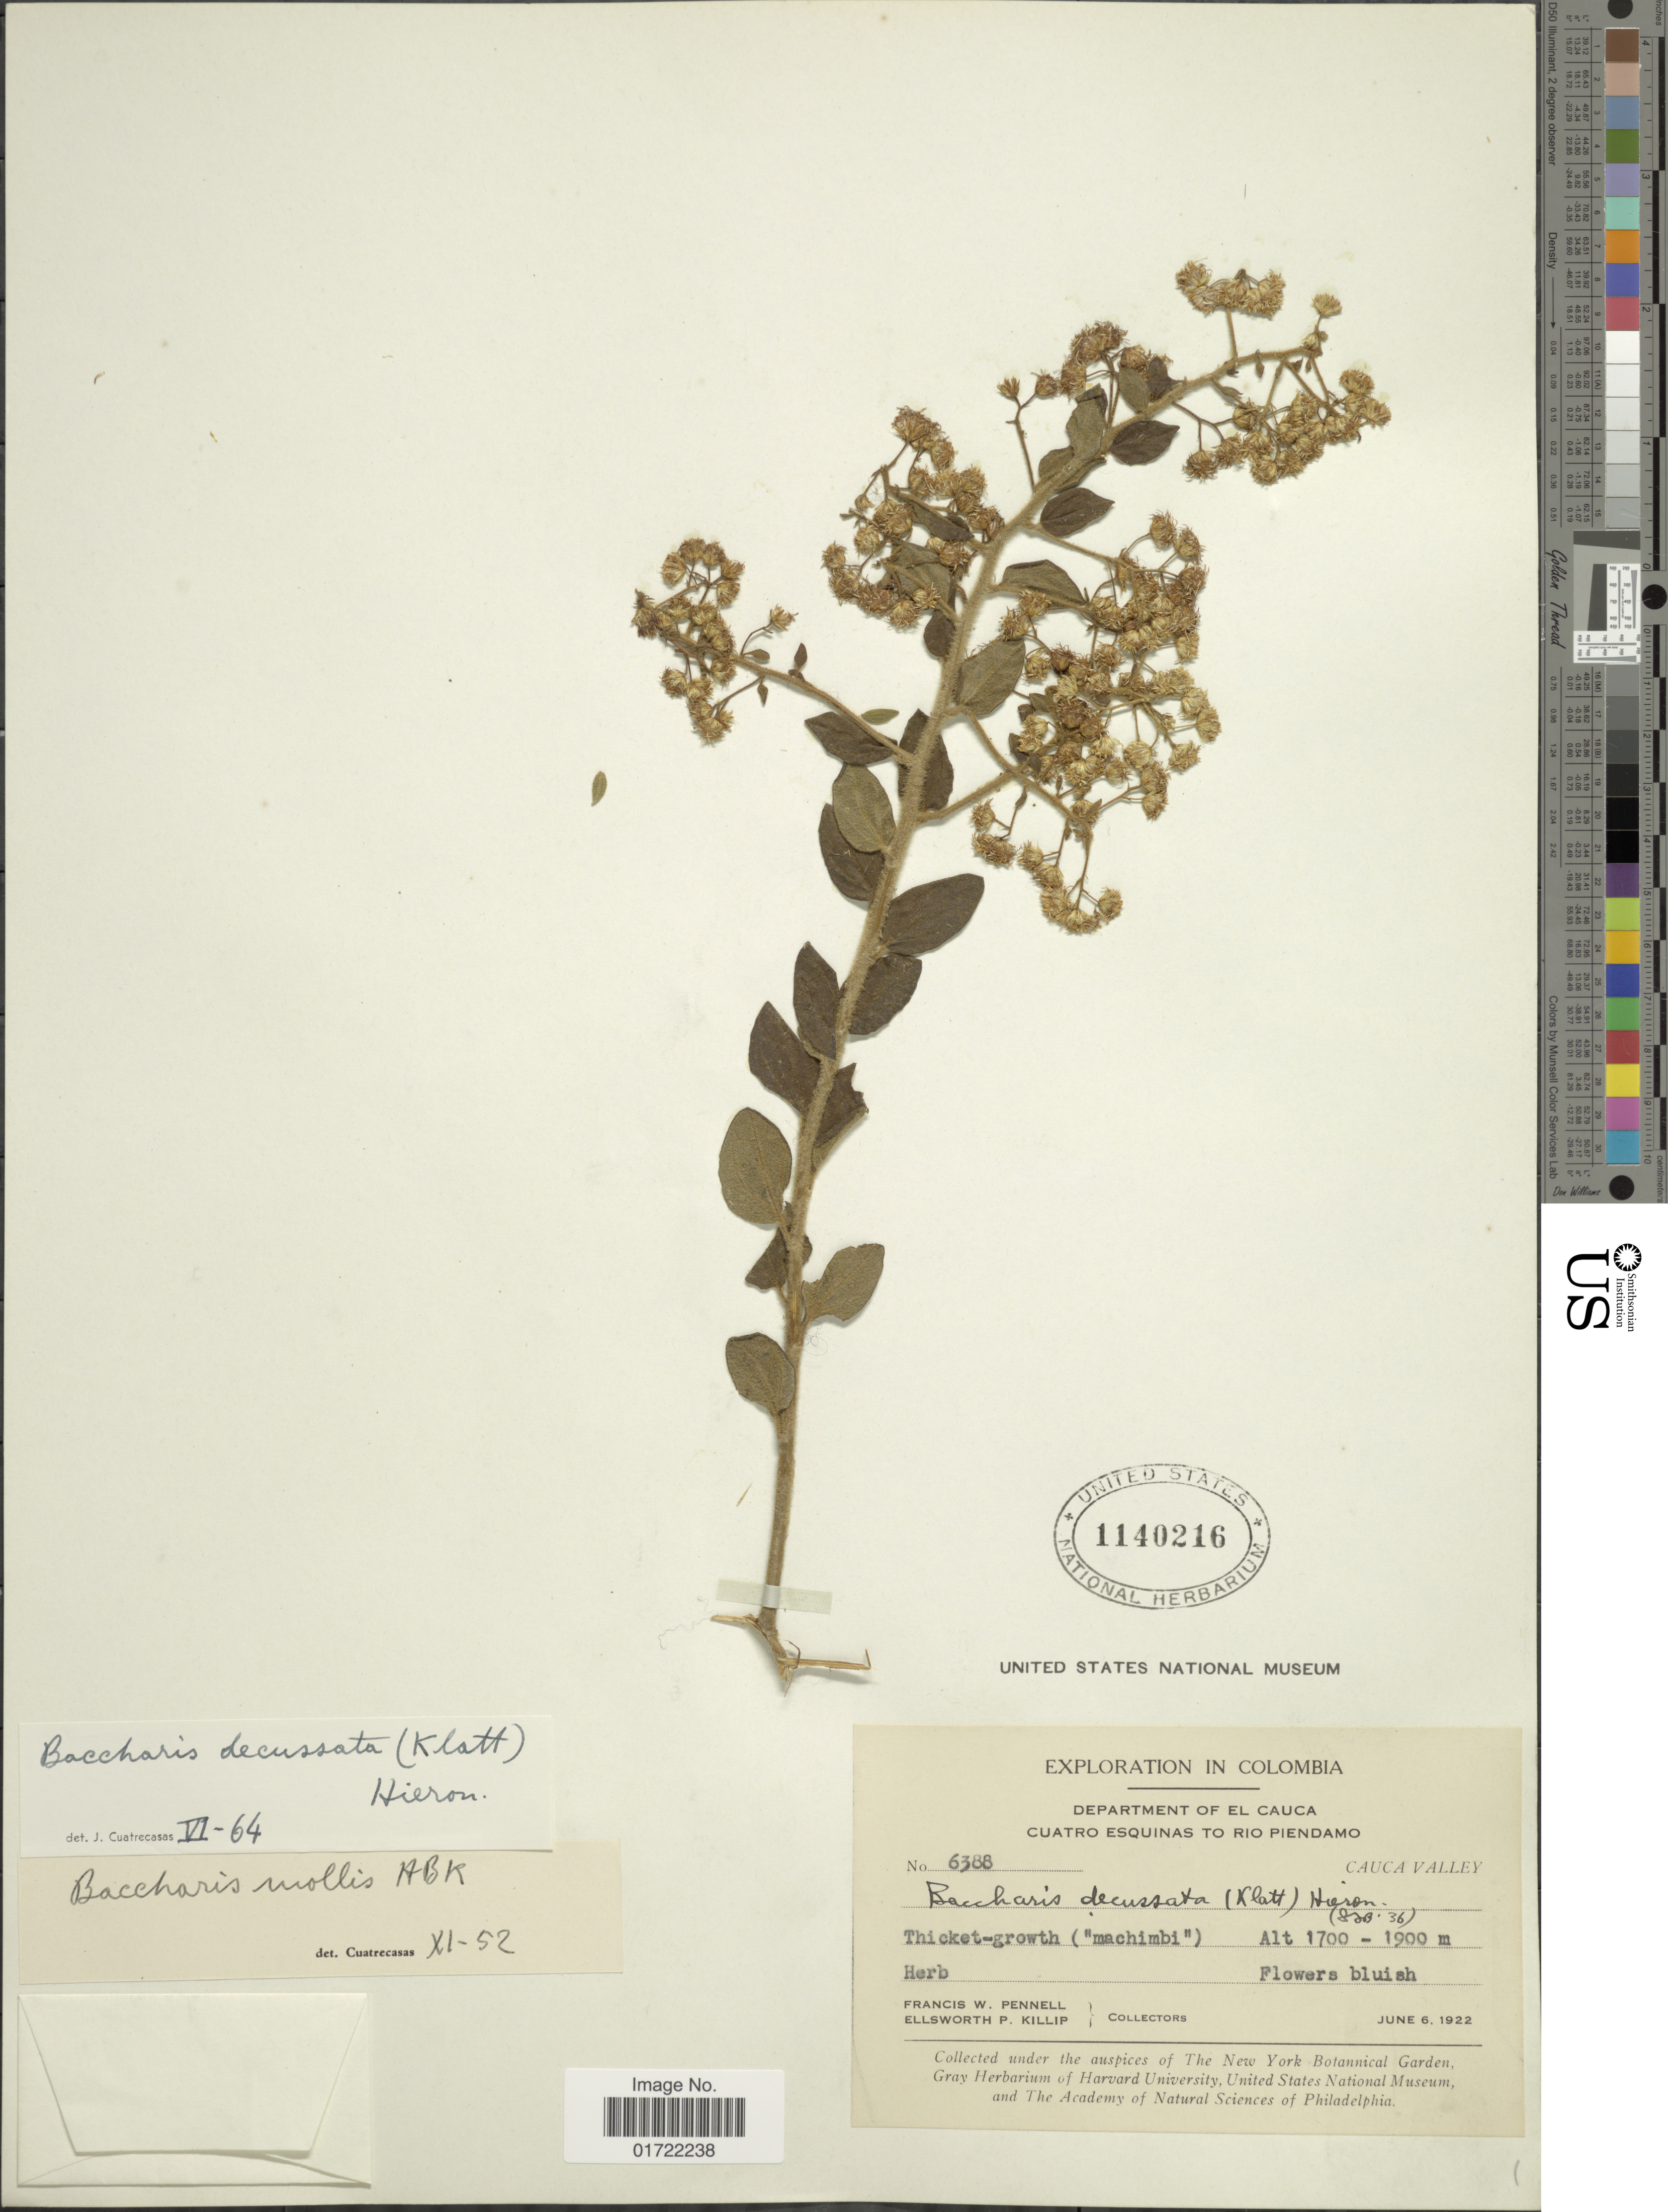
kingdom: Plantae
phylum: Tracheophyta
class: Magnoliopsida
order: Asterales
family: Asteraceae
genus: Baccharis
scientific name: Baccharis decussata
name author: (Klatt) Hieron.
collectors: F. W. Pennell & E. P. Killip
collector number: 6388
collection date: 1922-06-06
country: Colombia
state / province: Cauca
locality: Cuatro Esquinas to Rio Piendamo, Cauca Valley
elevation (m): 1700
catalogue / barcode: US 1140216